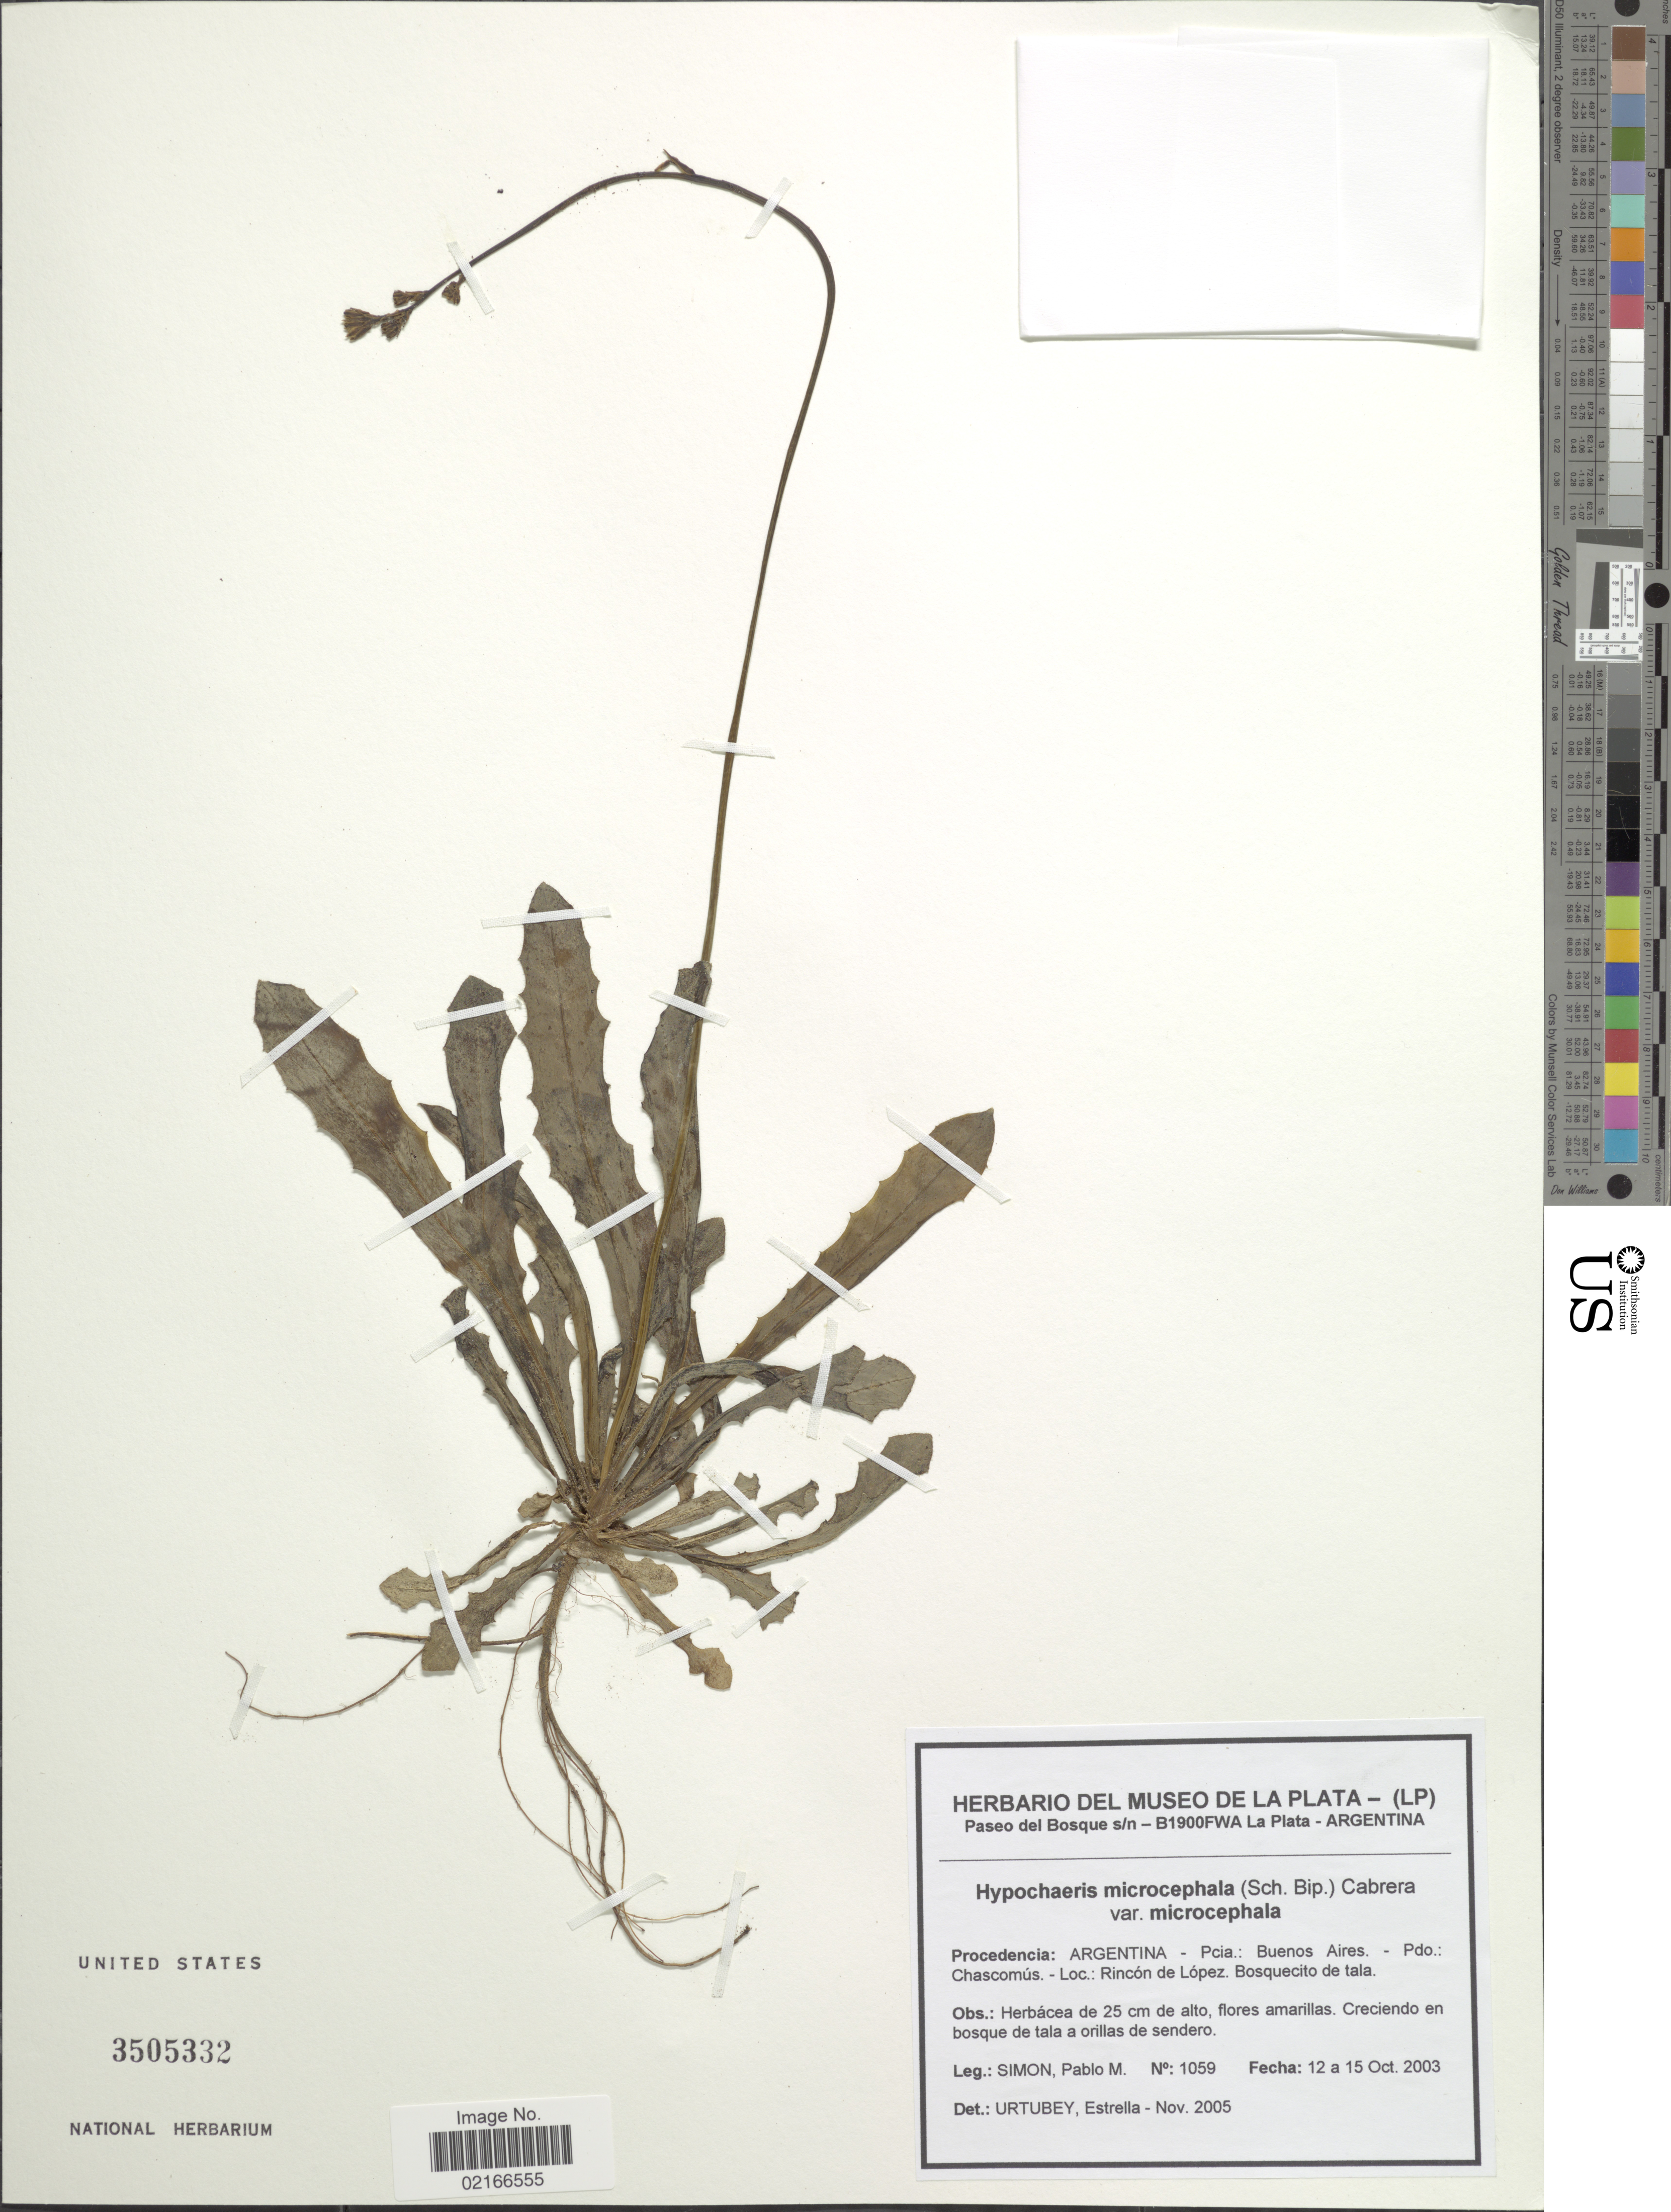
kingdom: Plantae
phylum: Tracheophyta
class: Magnoliopsida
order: Asterales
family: Asteraceae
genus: Hypochaeris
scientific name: Hypochaeris glabra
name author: L.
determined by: Mailhos, Ary, (MVFA), Universidad de la Republica (URUGUAY)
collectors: S. Pablo M.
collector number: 1059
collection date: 2003-10-12/2003-10-15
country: Argentina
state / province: Buenos Aires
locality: Pdo.: Chascomús. - Rincón de López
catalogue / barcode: US 3505332